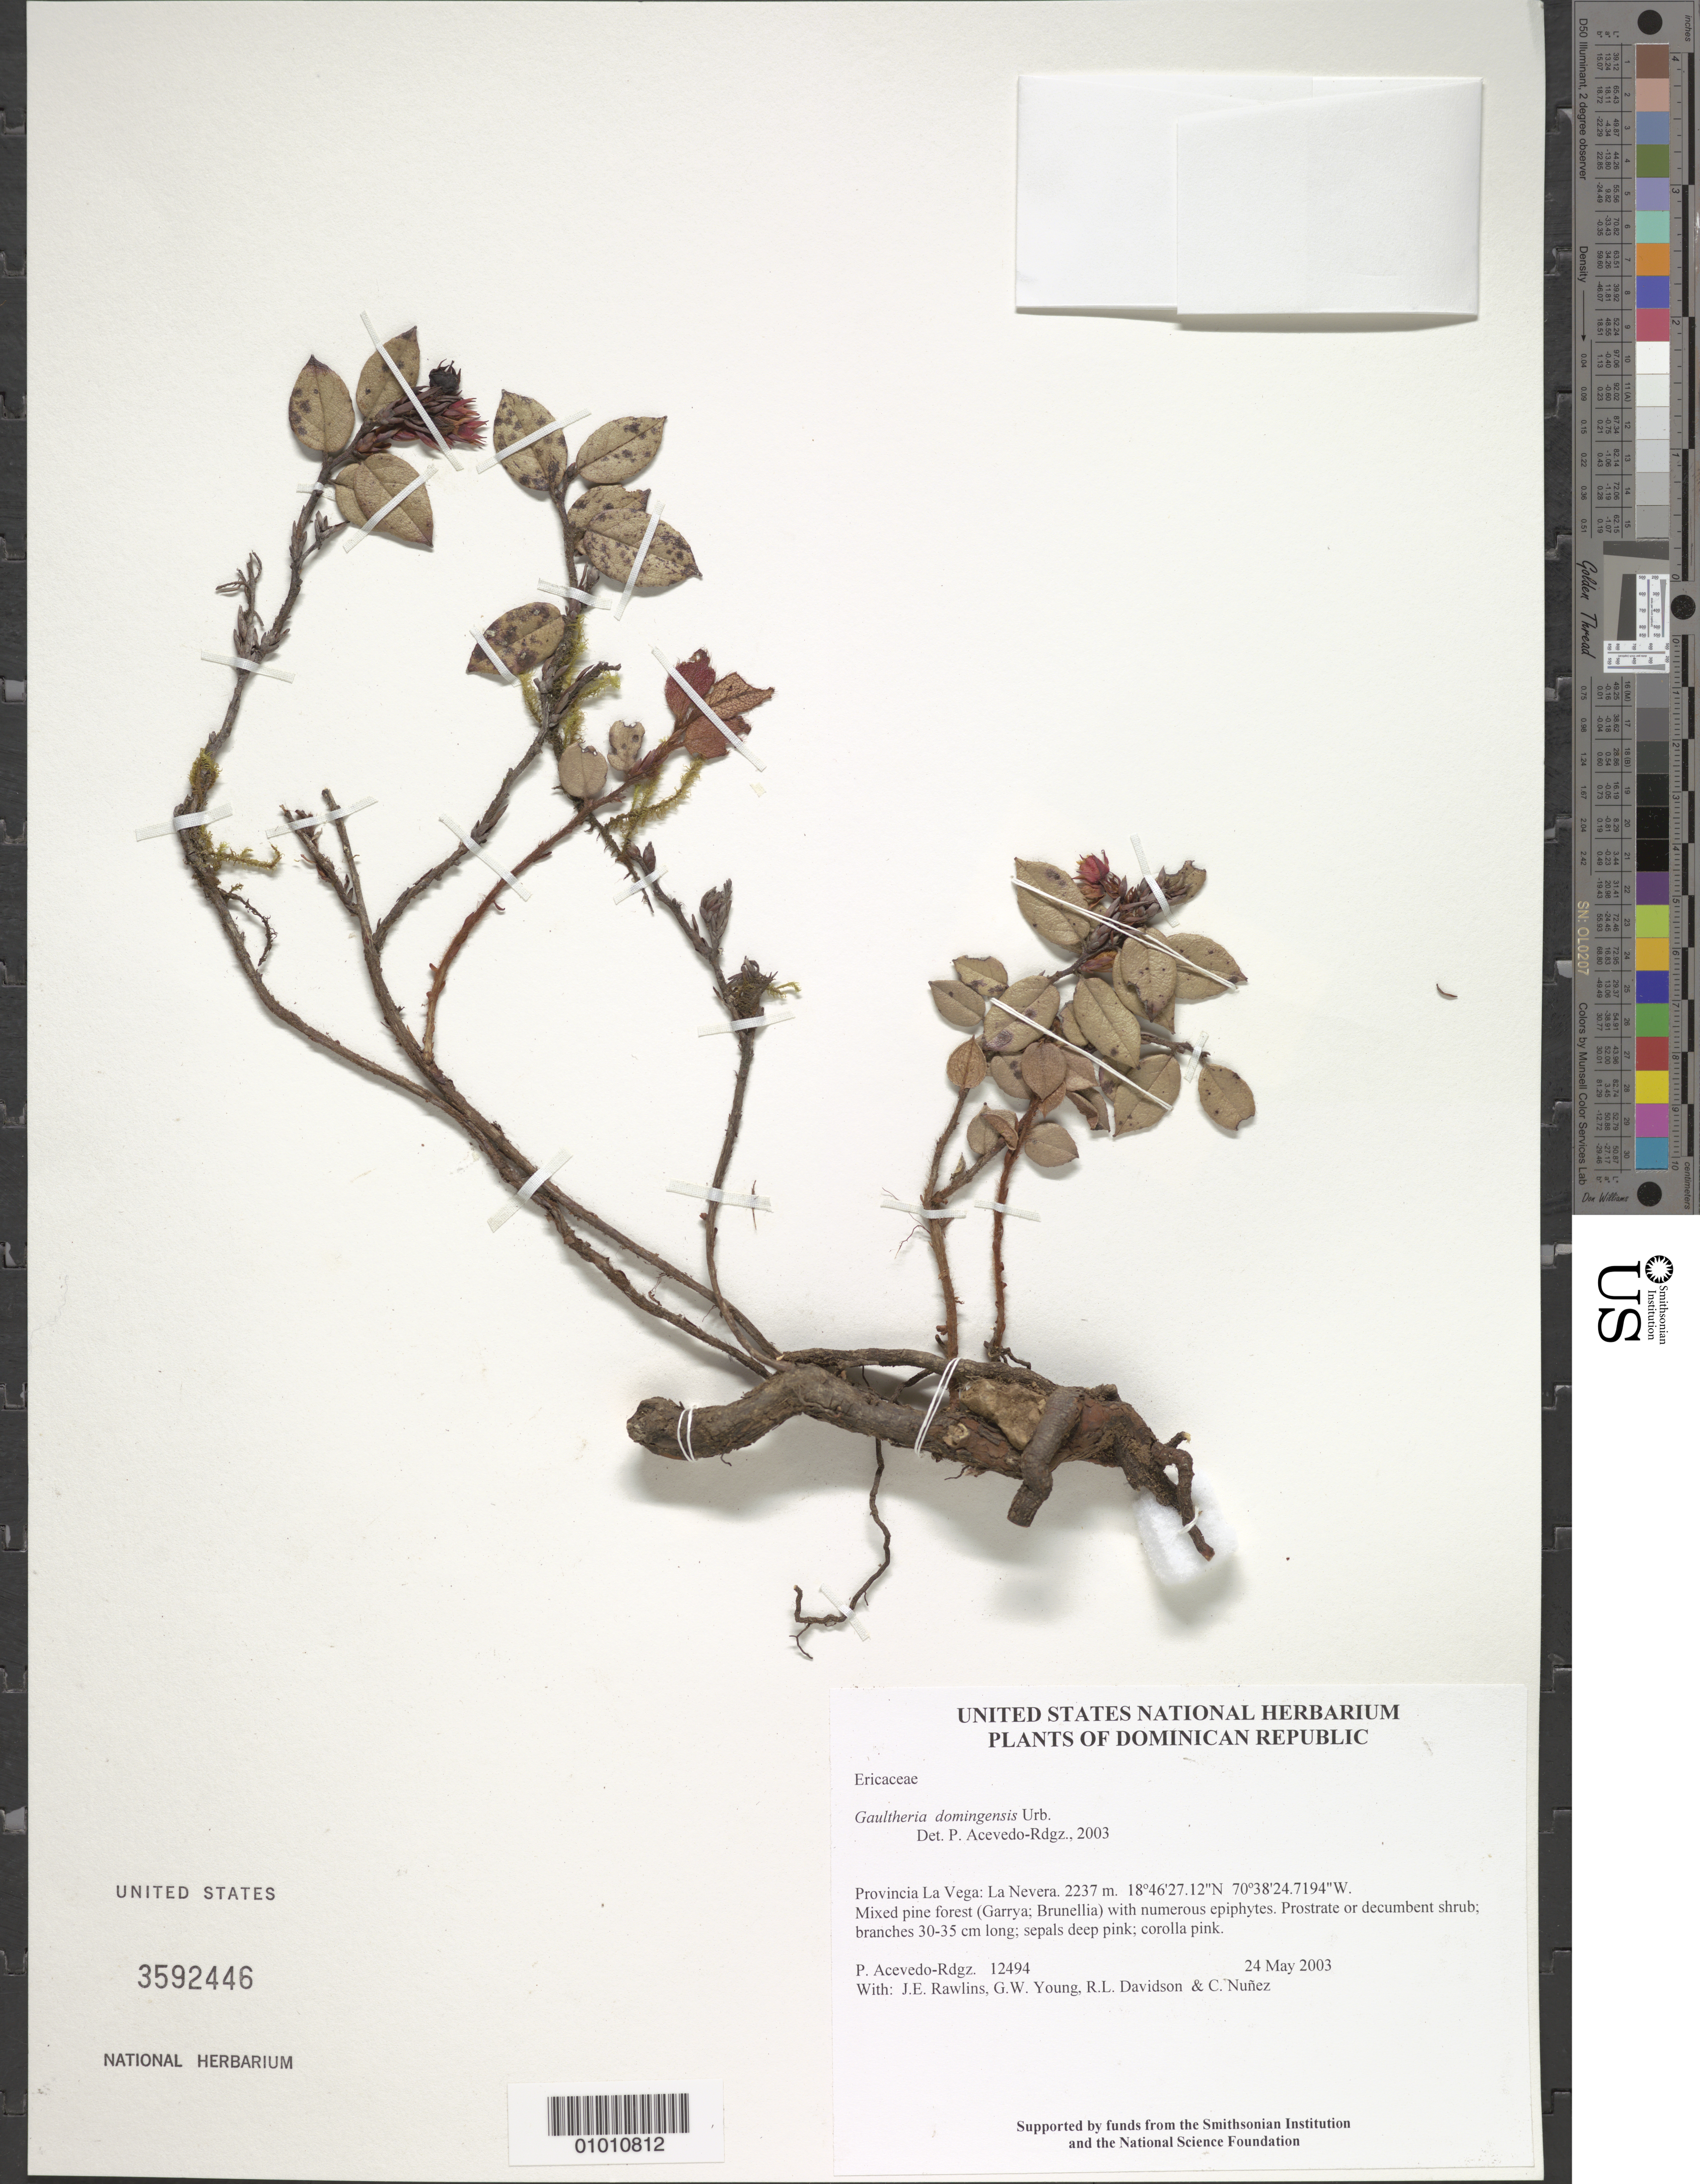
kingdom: Plantae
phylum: Tracheophyta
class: Magnoliopsida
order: Ericales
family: Ericaceae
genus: Gaultheria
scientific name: Gaultheria domingensis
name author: Urb.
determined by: Acevedo-Rodríguez, P., (BOT), Smithsonian Institution - National Museum of Natural History (UNITED STATES)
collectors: P. Acevedo-Rodr., J. Rawlins, G. Young, R. Davidson & C. Nunez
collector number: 12494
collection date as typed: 24 May 2003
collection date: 2003-05-24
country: Dominican Republic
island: Hispaniola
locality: Provincia La Vega: La Nevera.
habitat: Mixed pine forest (Garrya; Brunellia) with numerous epiphytes.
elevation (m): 2237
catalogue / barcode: US 3592446